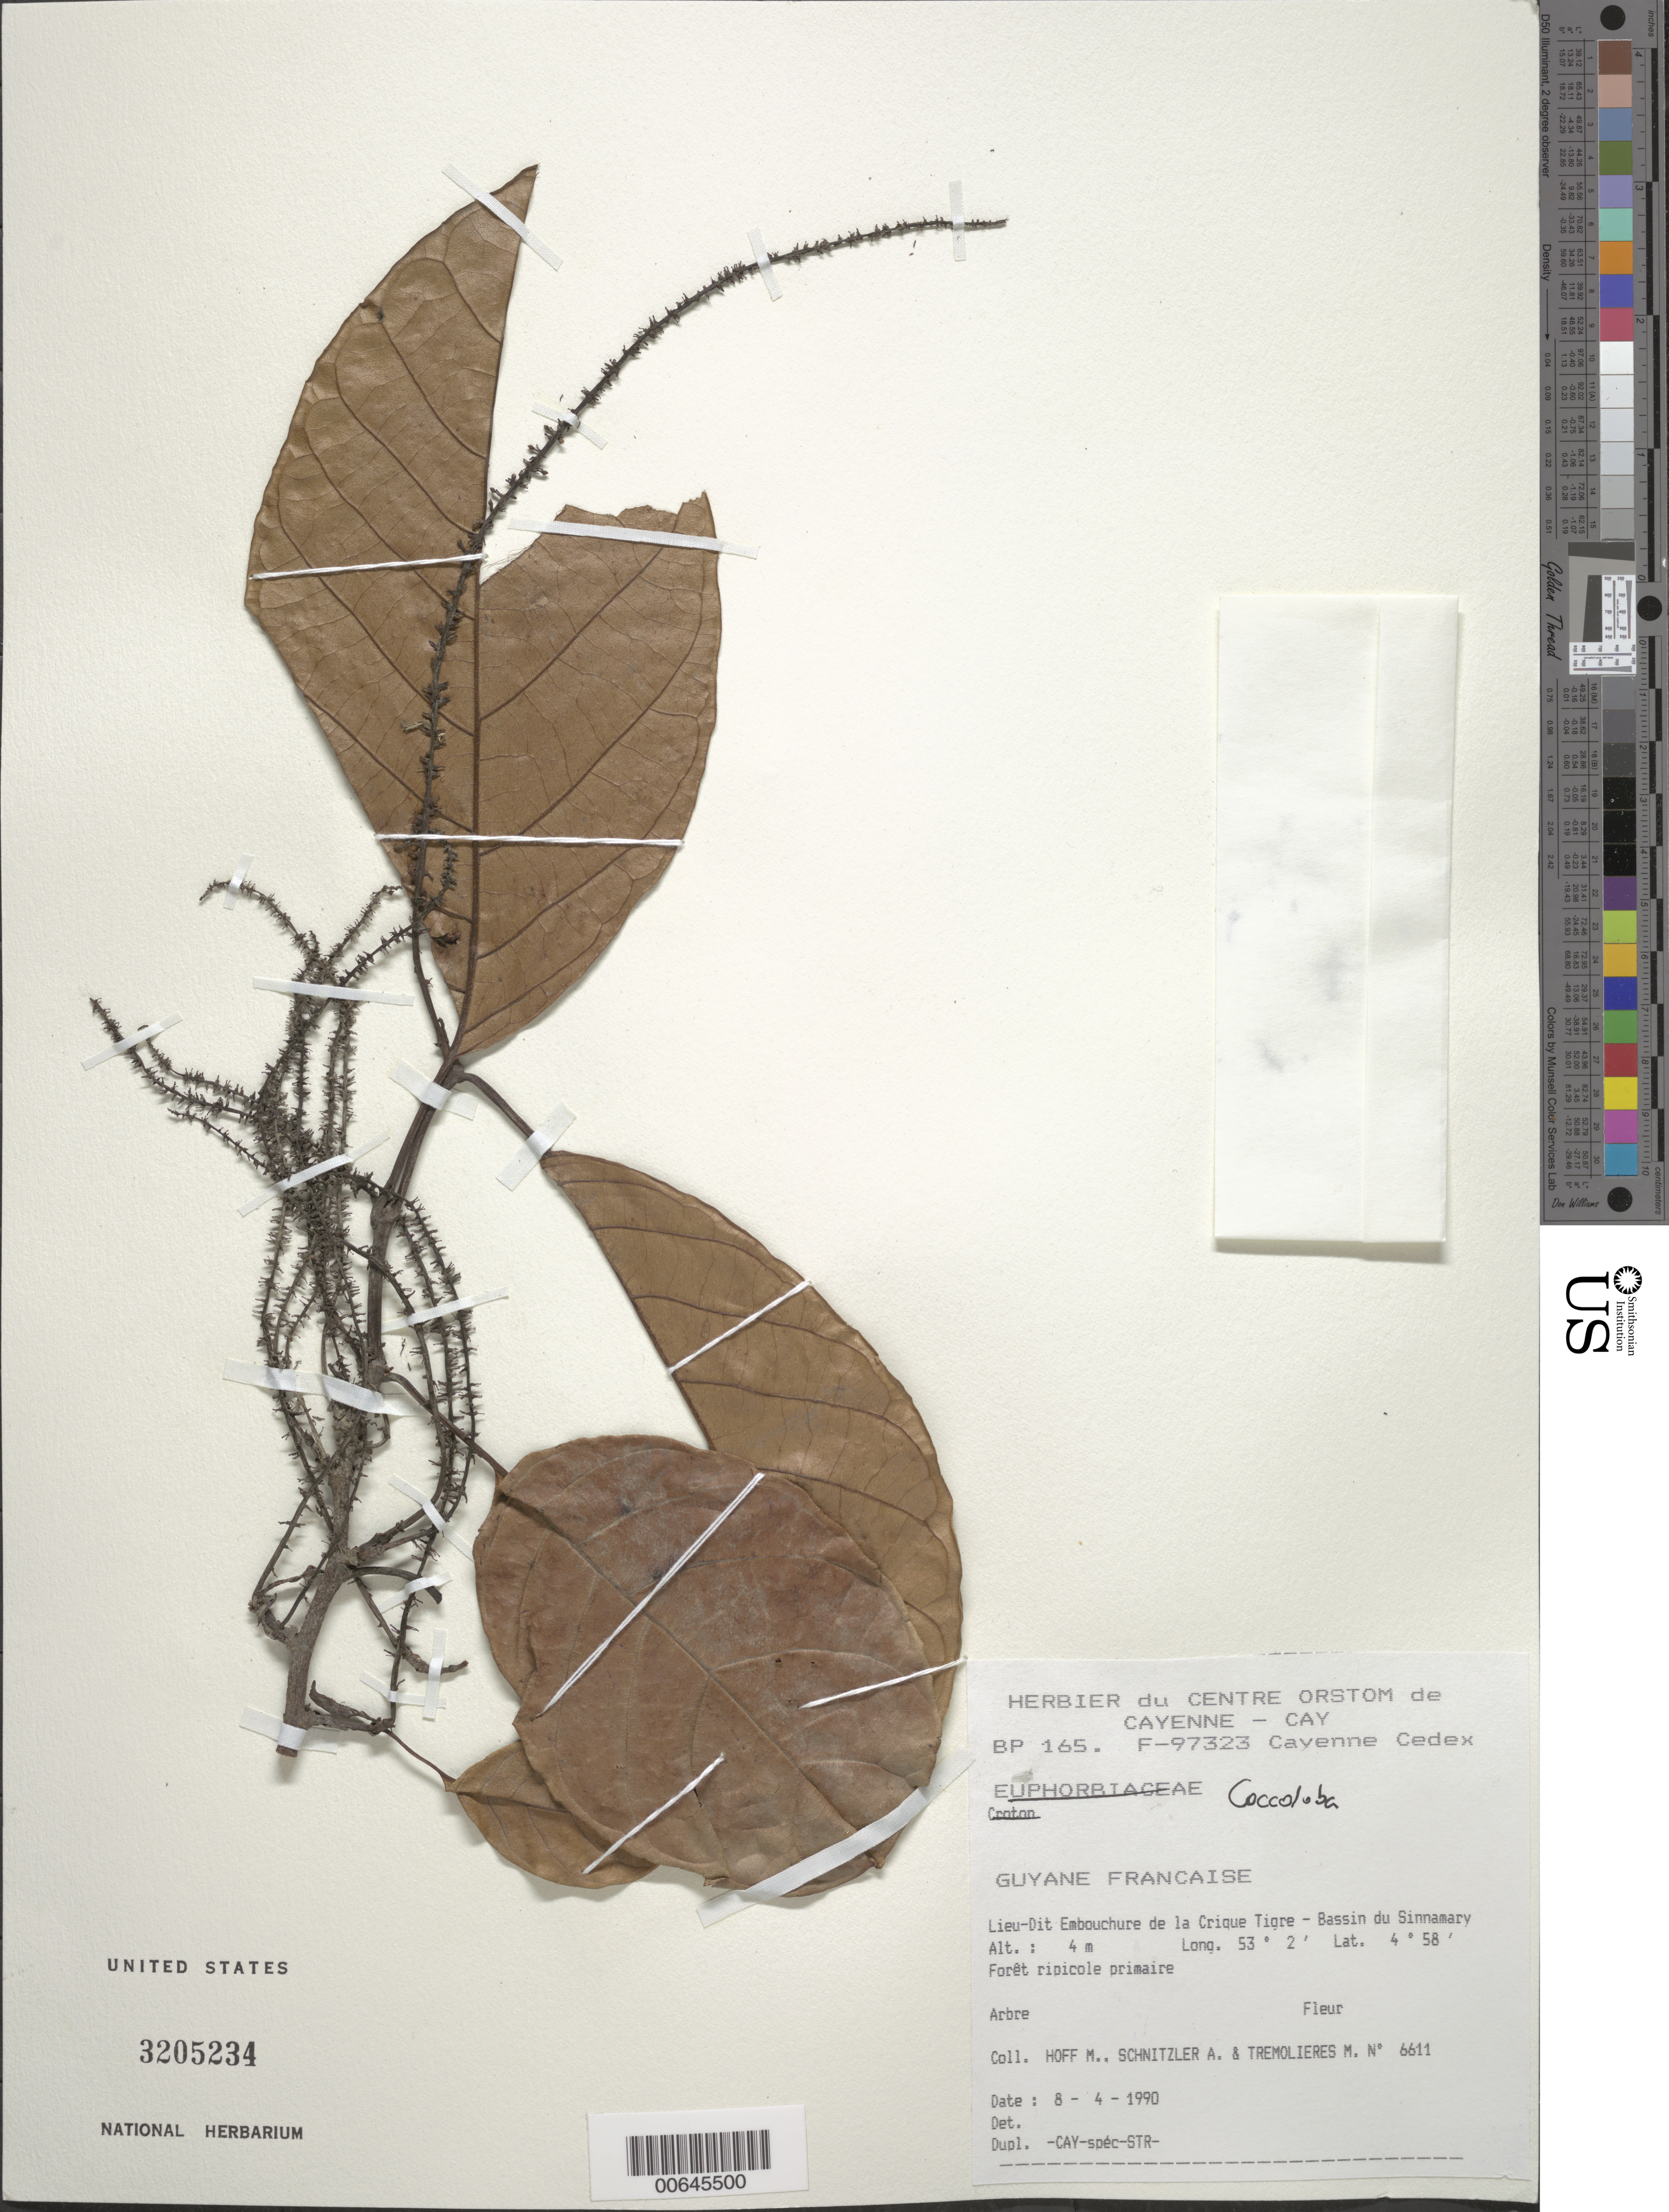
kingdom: Plantae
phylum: Tracheophyta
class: Magnoliopsida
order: Caryophyllales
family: Polygonaceae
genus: Coccoloba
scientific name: Coccoloba sp.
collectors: M. Hoff, A. Schnitzler & M. Tremolieres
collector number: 6611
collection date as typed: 8-Apr-90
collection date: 1990-04-08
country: French Guiana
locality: Crique Tigre, embouchure; Bassin du Sinnamary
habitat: Primary riparian forest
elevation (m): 4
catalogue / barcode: US 3205234